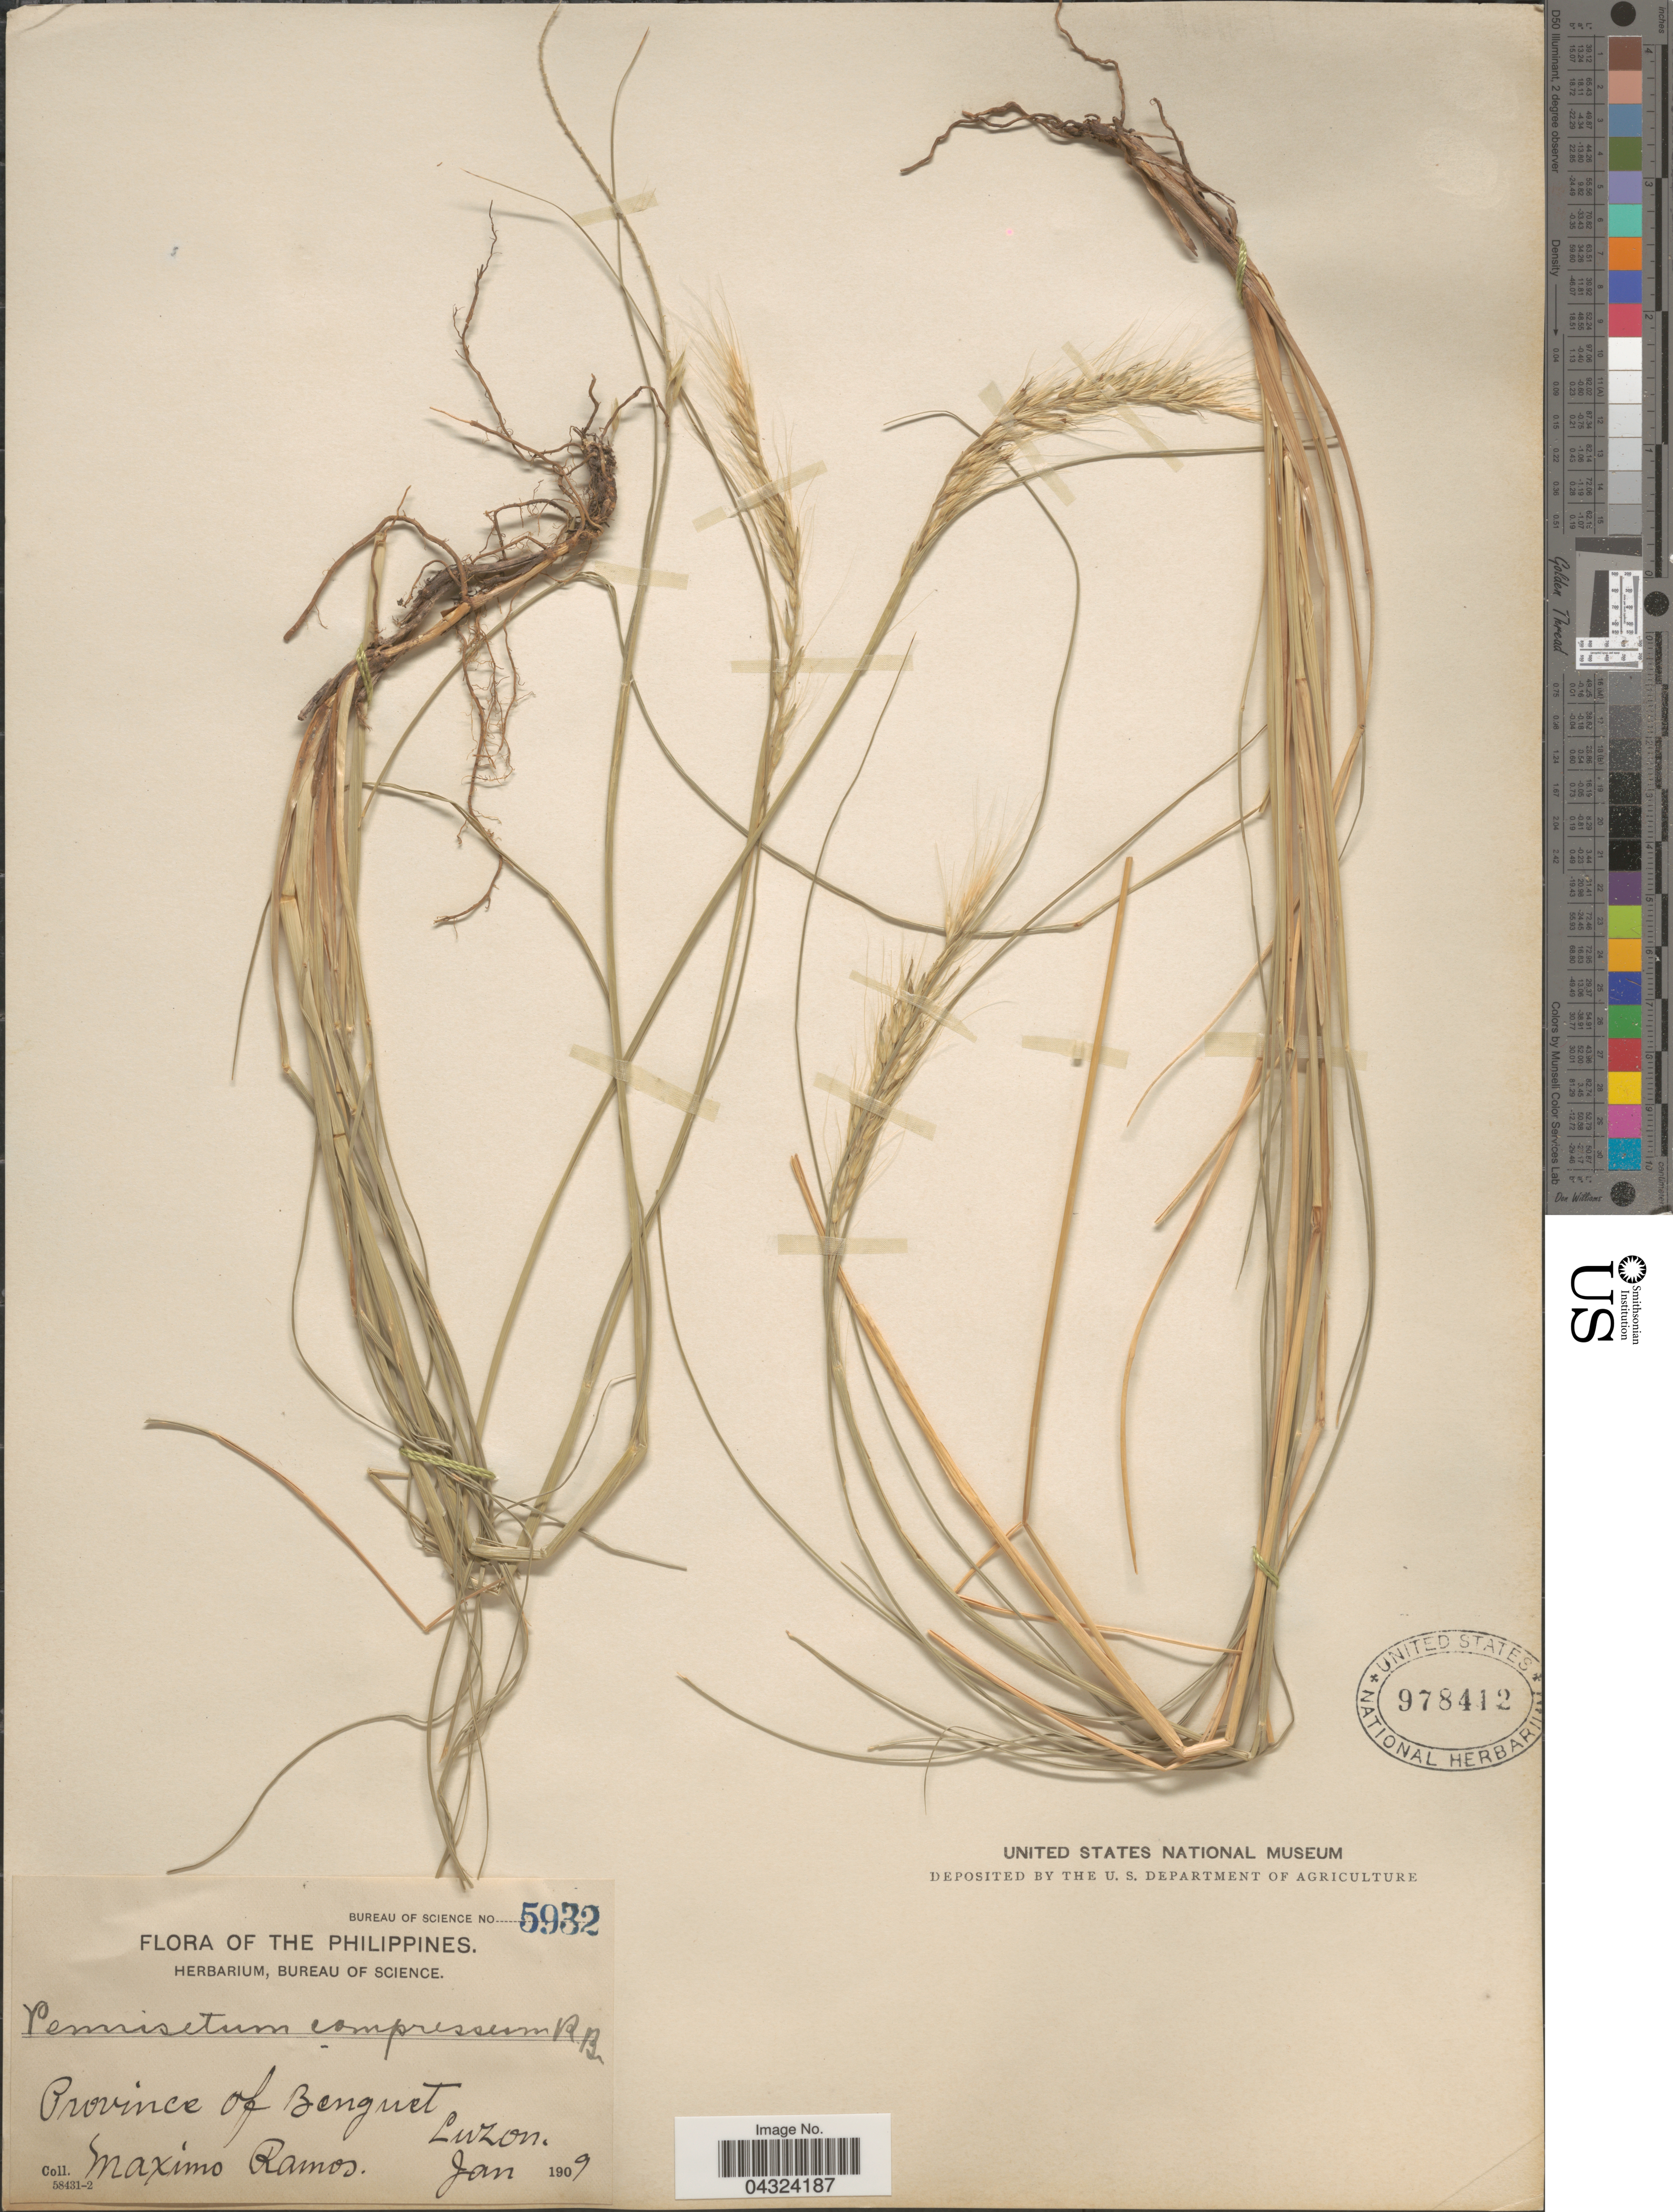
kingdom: Plantae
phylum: Tracheophyta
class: Liliopsida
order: Poales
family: Poaceae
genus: Cenchrus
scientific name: Cenchrus purpurascens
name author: Thunb.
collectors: M. Ramos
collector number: Bureau Of Science 5932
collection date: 1909-01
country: Philippines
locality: Province of Benguet. Luzon.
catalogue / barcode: US 978412